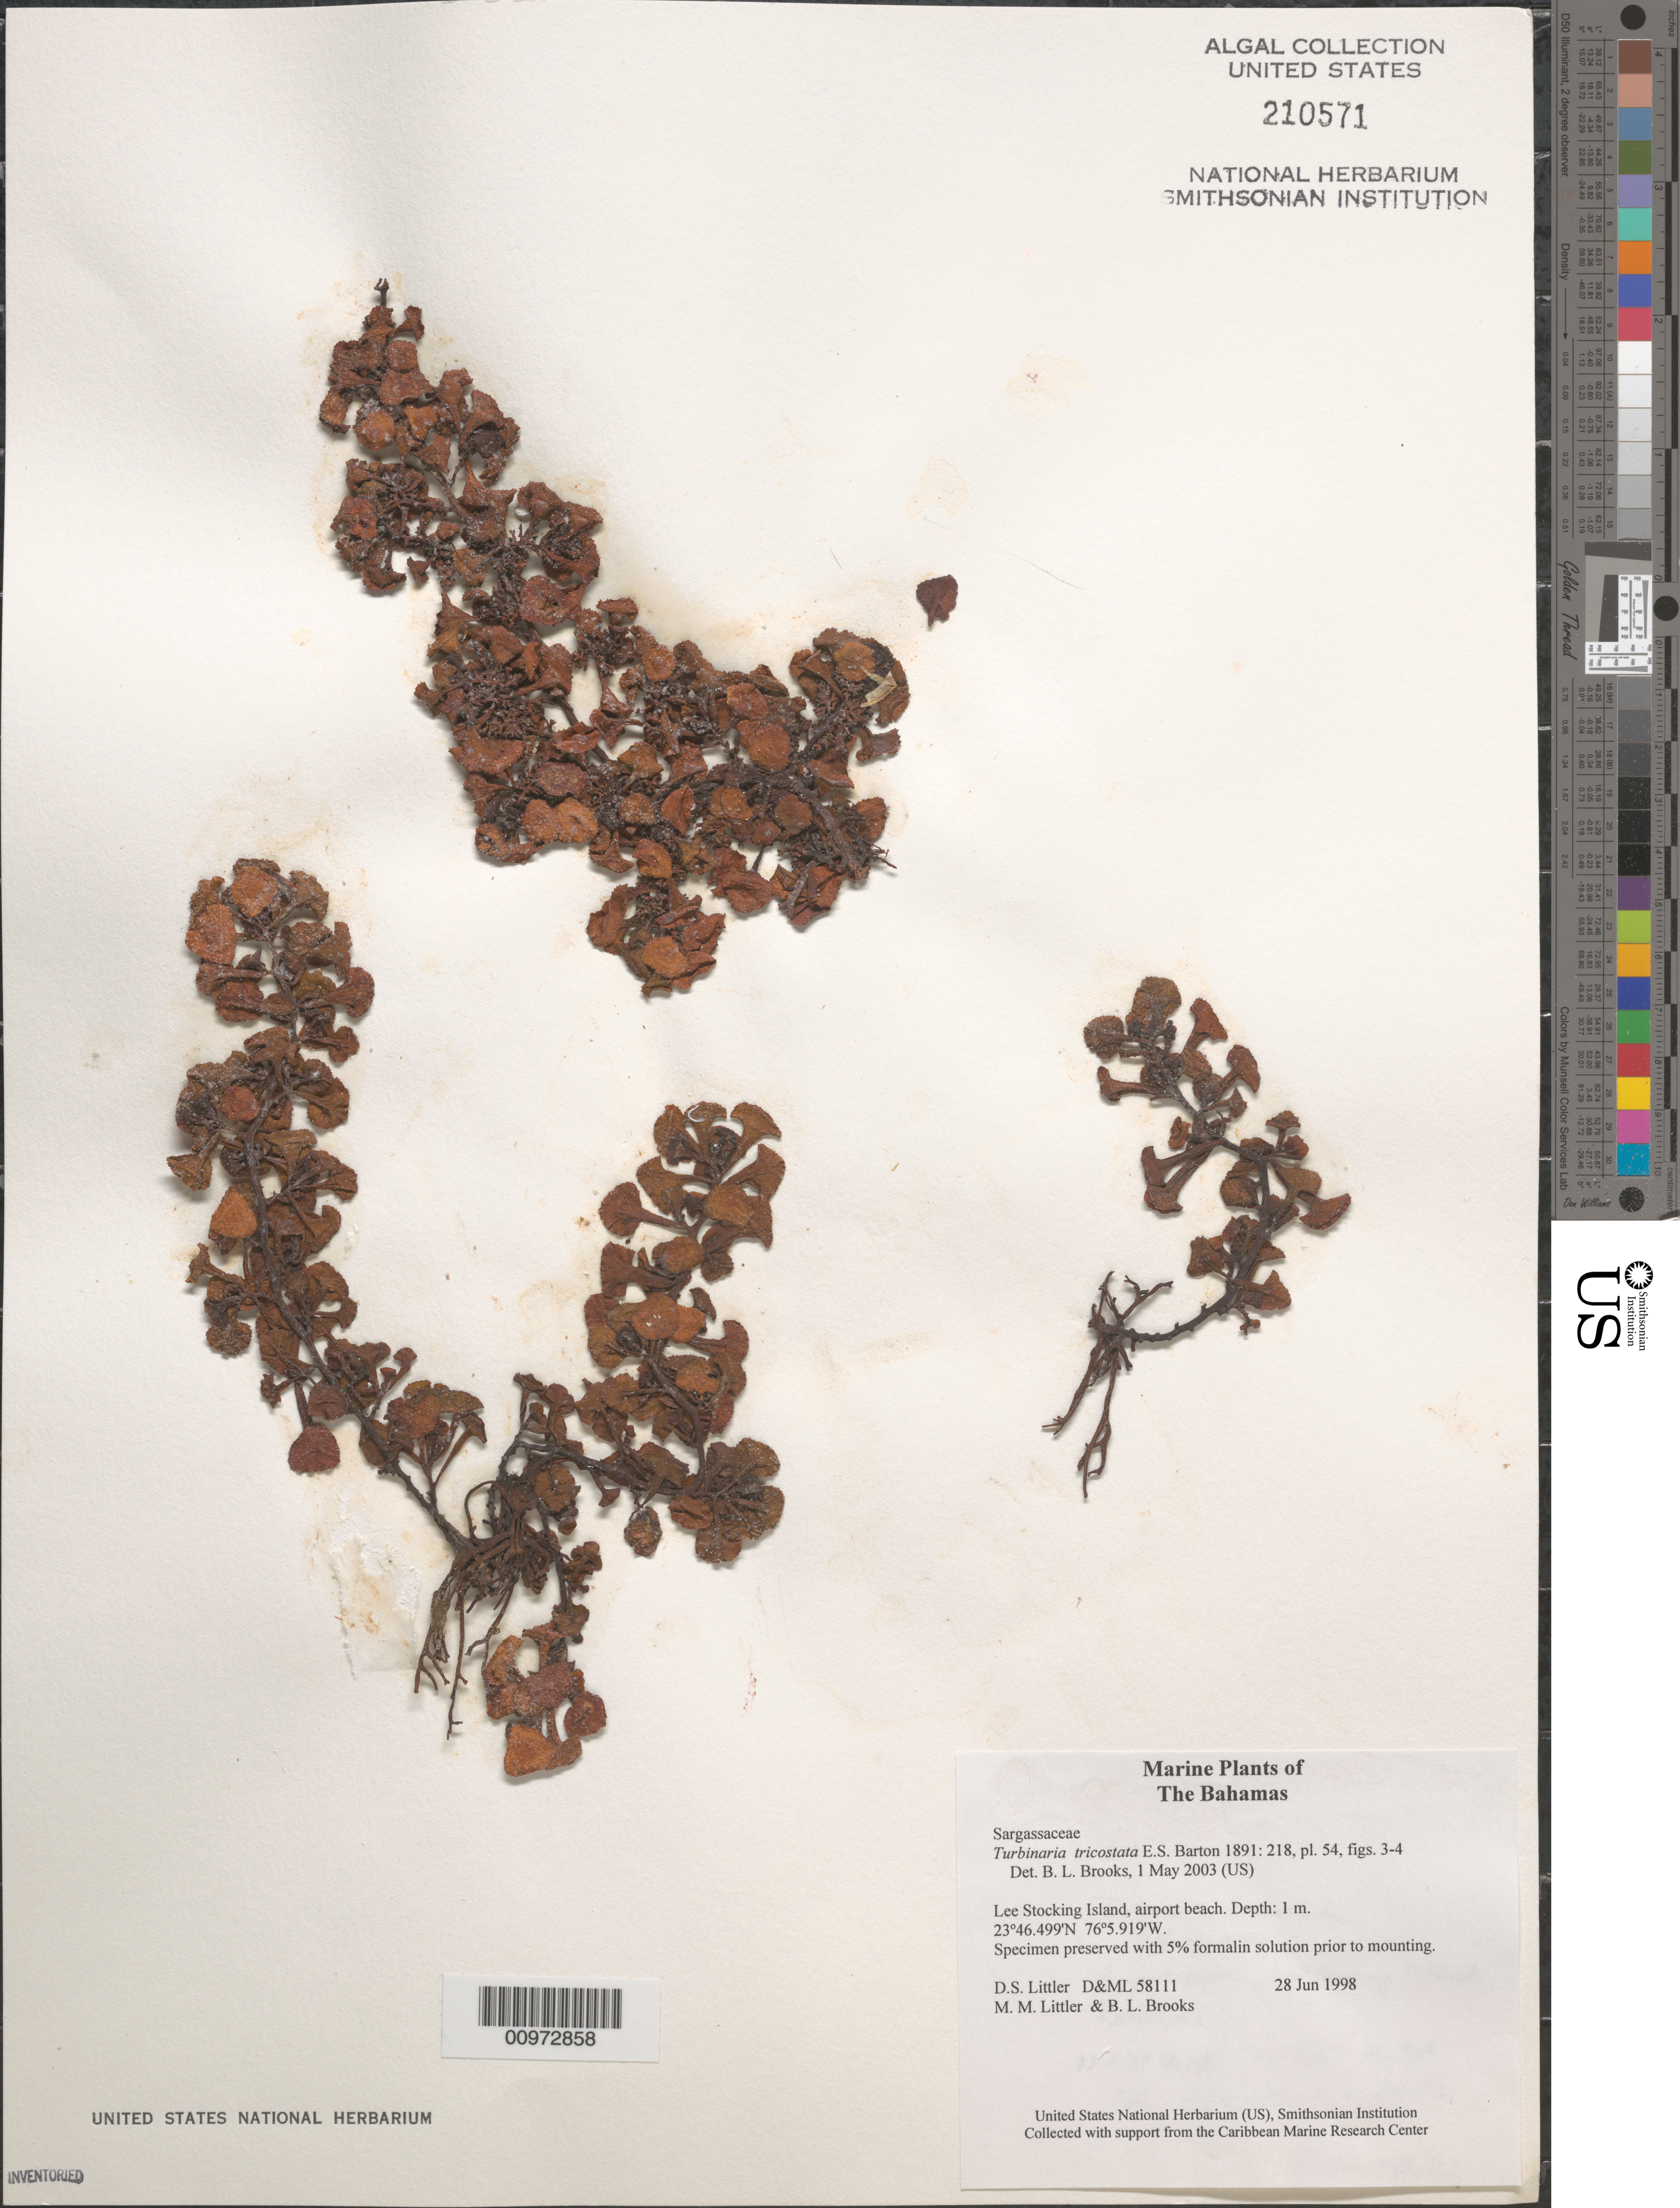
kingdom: Chromista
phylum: Ochrophyta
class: Phaeophyceae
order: Fucales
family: Sargassaceae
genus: Turbinaria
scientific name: Turbinaria tricostata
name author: E.S. Barton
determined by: Brooks, B. L., (BOT), Smithsonian Institution - National Museum of Natural History (UNITED STATES)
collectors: D. S. Littler, M. M. Littler & B. Brooks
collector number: D&ML 58111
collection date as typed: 28 Jun 1998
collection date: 1998-06-28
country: Bahamas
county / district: Exuma District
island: Lee Stocking Island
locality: Airport Beach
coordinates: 23 46.499' N, 76 5.919' W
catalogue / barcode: US 210571